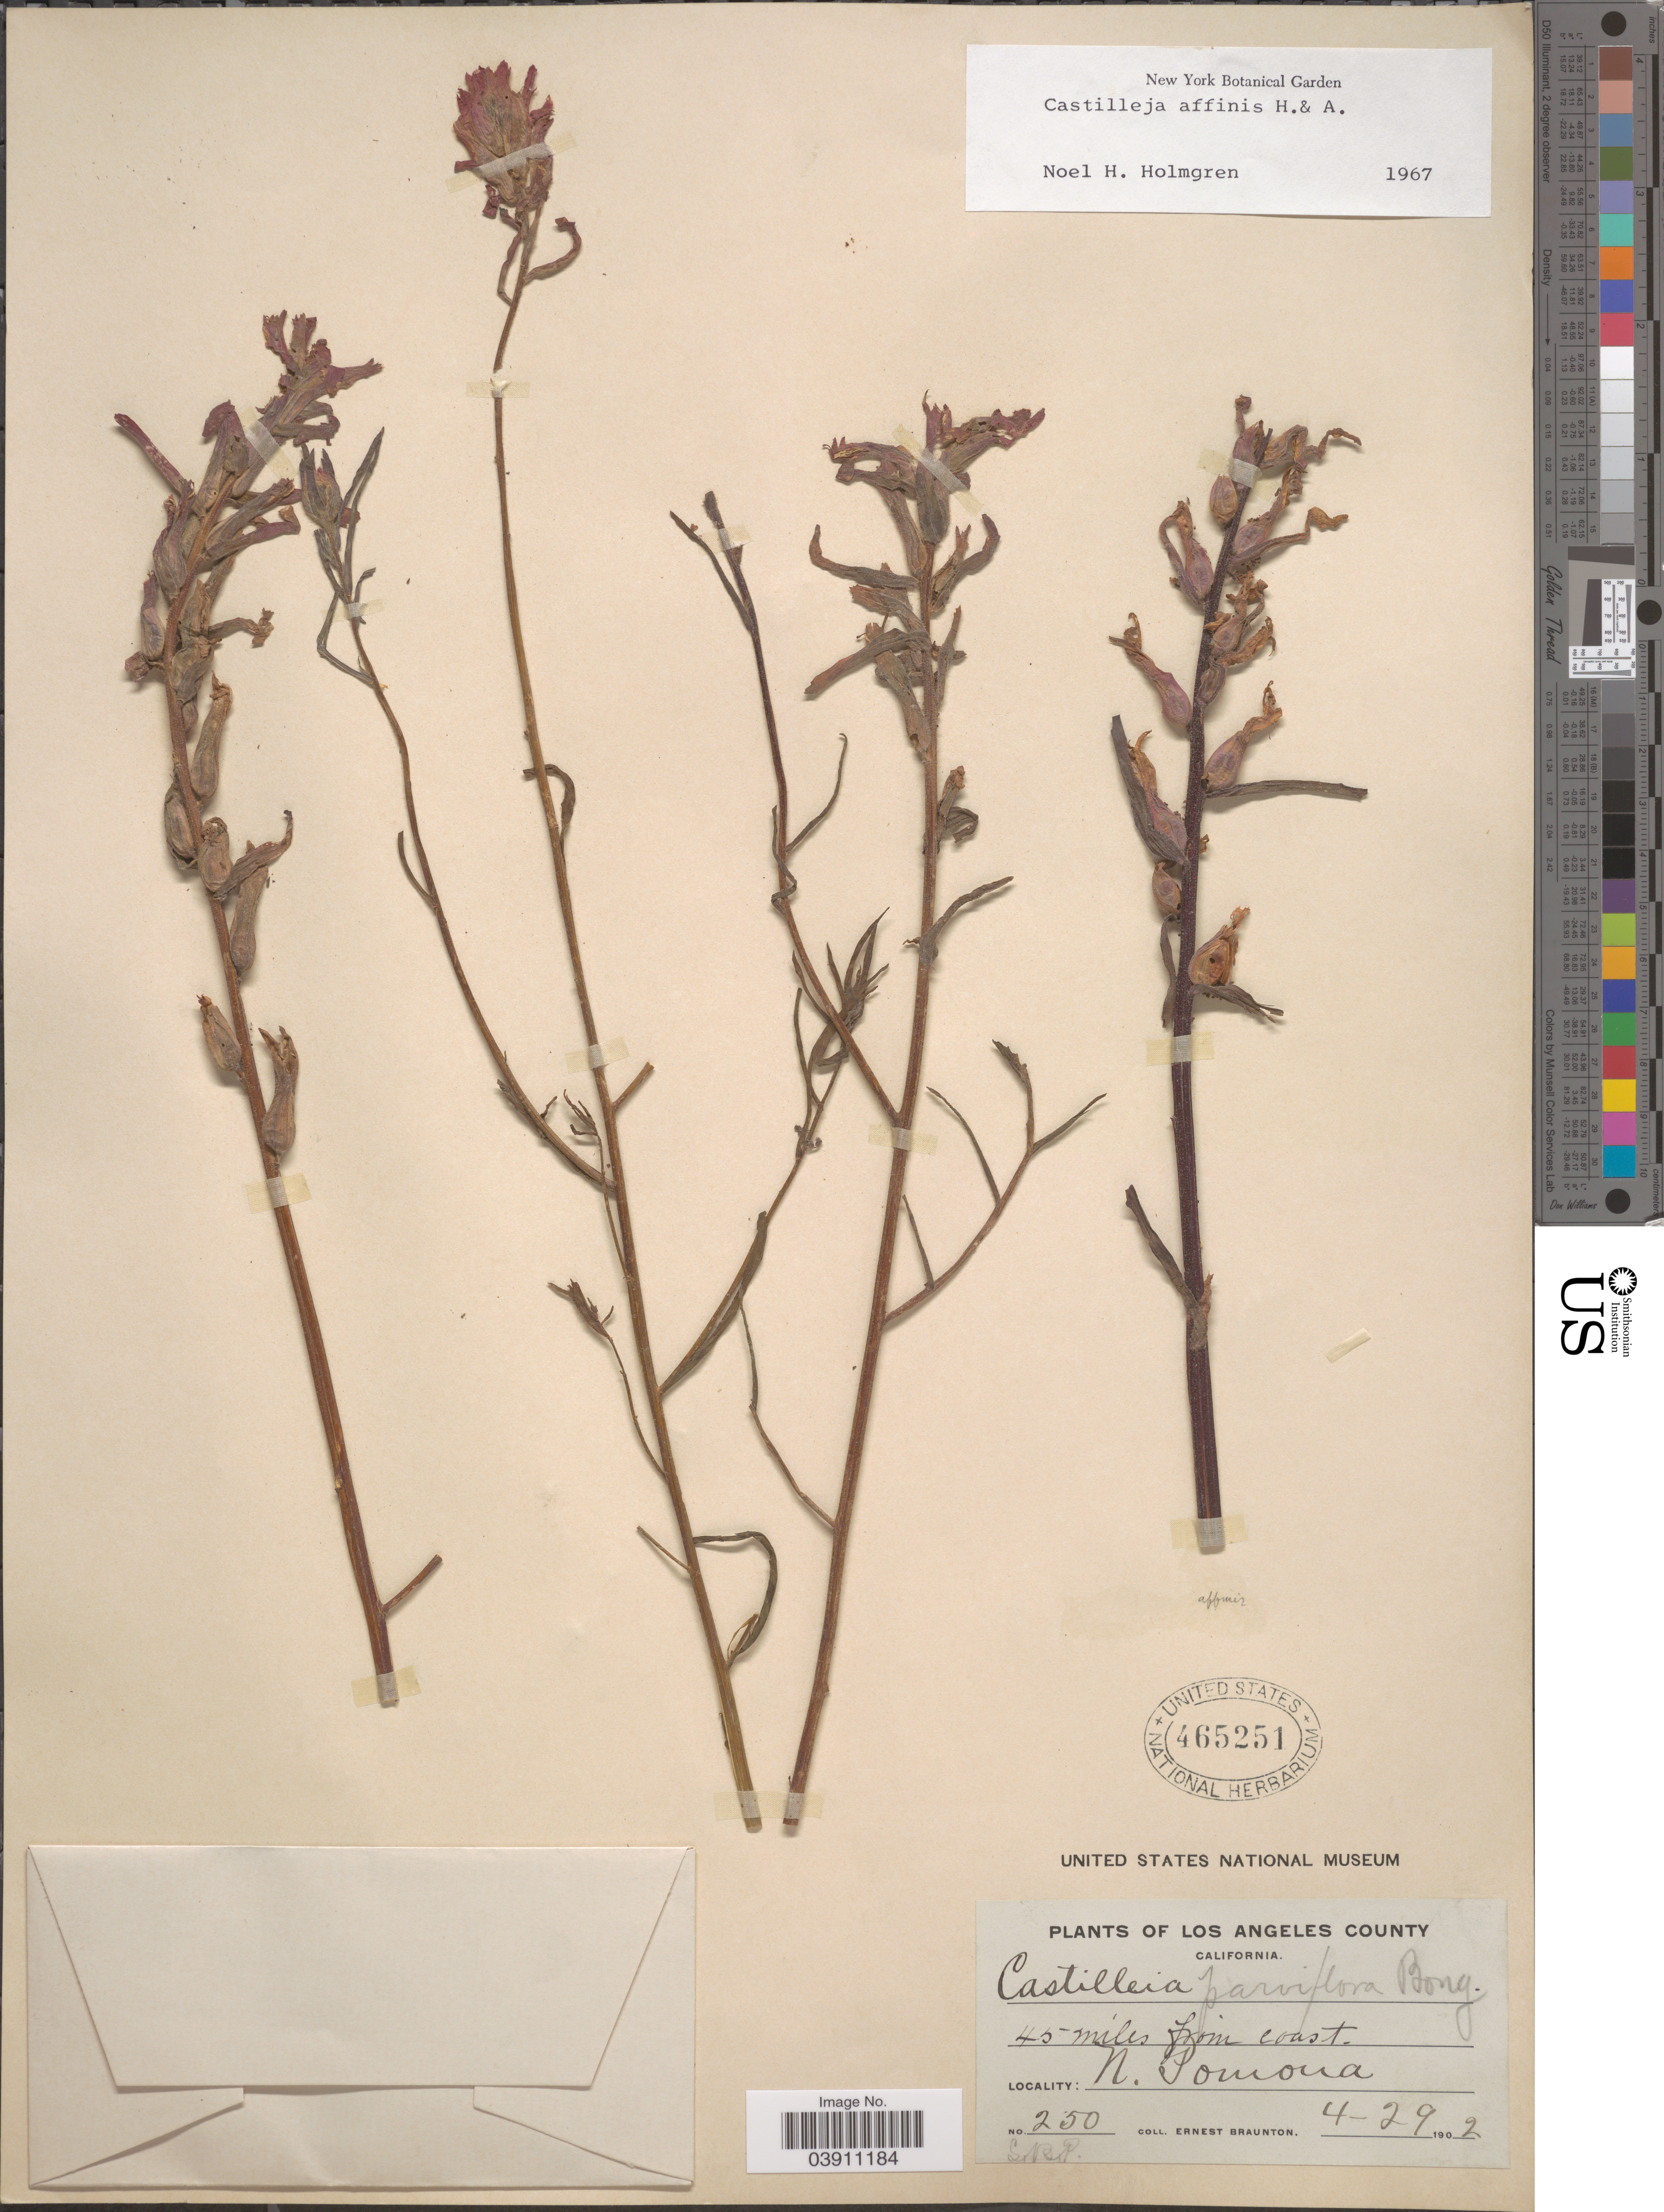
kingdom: Plantae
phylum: Tracheophyta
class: Magnoliopsida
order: Lamiales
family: Orobanchaceae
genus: Castilleja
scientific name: Castilleja affinis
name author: Hook. & Arn.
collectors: E. Braunton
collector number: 250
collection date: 1902-04-29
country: United States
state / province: California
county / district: Los Angeles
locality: Los Angeles County. 45 miles from coast N Pomona.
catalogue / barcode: US 465251